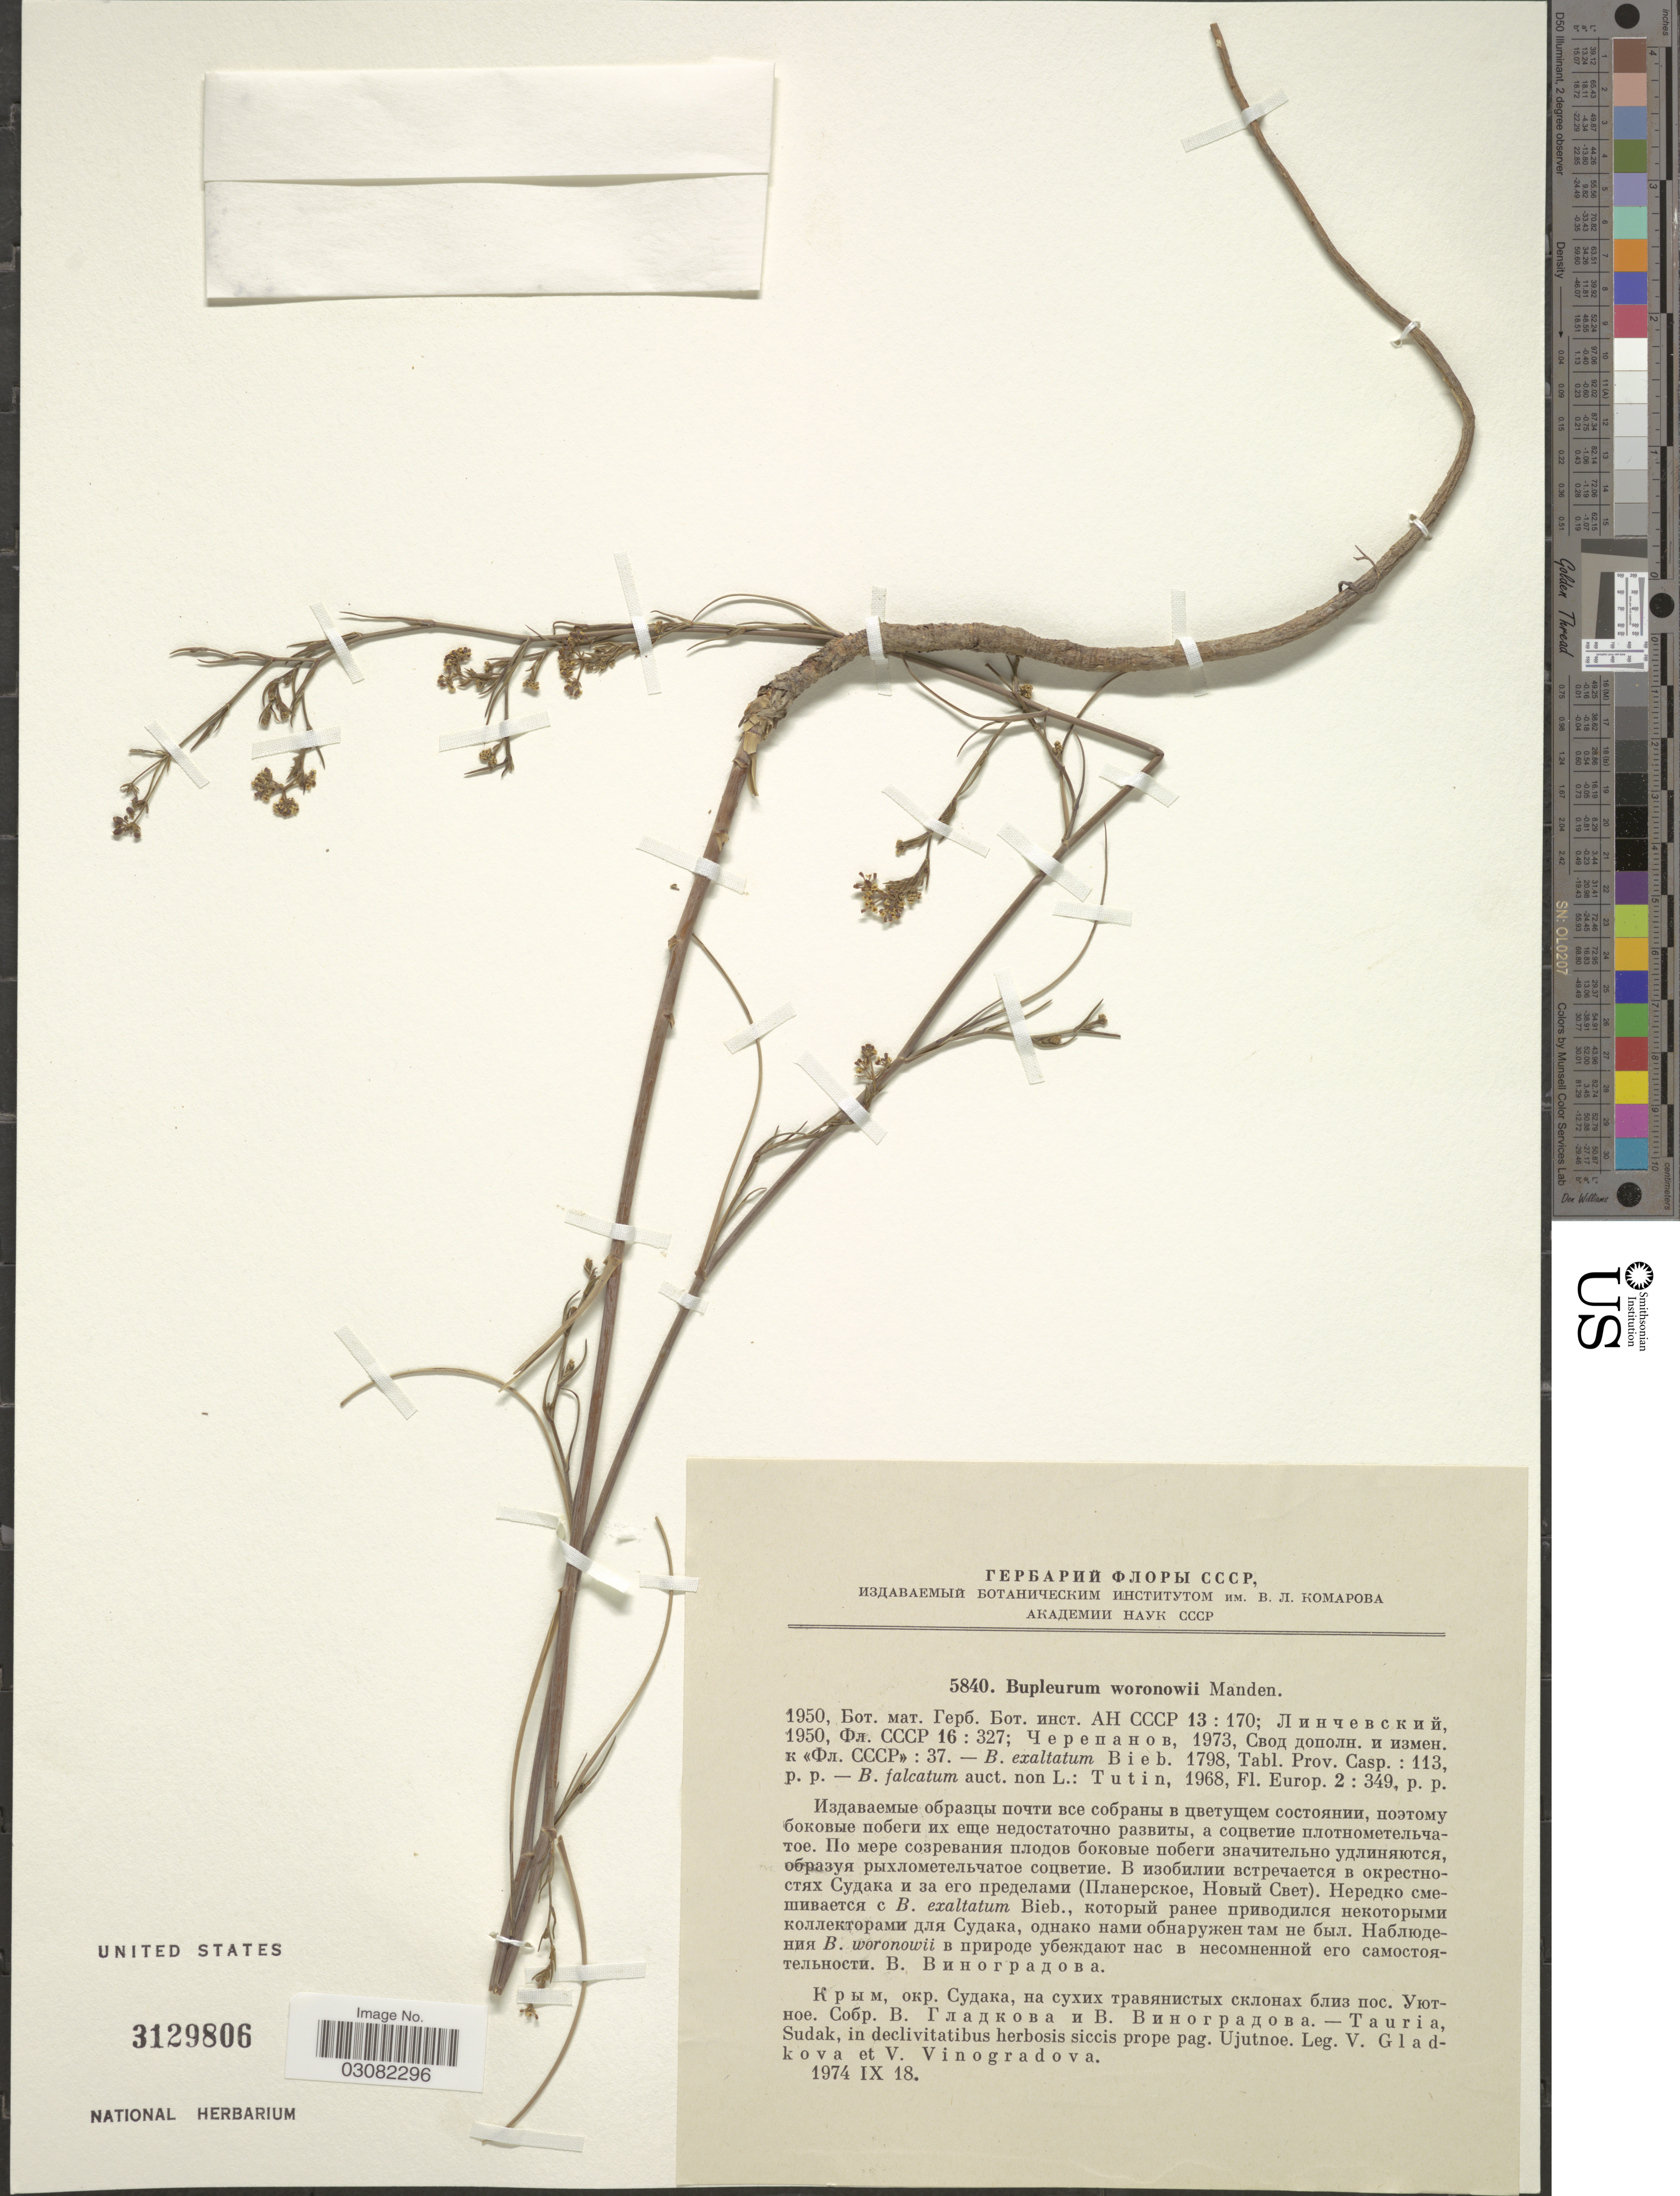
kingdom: Plantae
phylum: Tracheophyta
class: Magnoliopsida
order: Apiales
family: Apiaceae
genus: Bupleurum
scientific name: Bupleurum woronowii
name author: Manden.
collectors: V. Gladkova & V. Vinogradova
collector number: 5840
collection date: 1974-09-18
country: Ukraine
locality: Tauria, Sudak, in declivitatibus herbosis siccis prope pag. Ujutnoe.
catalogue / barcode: US 3129806